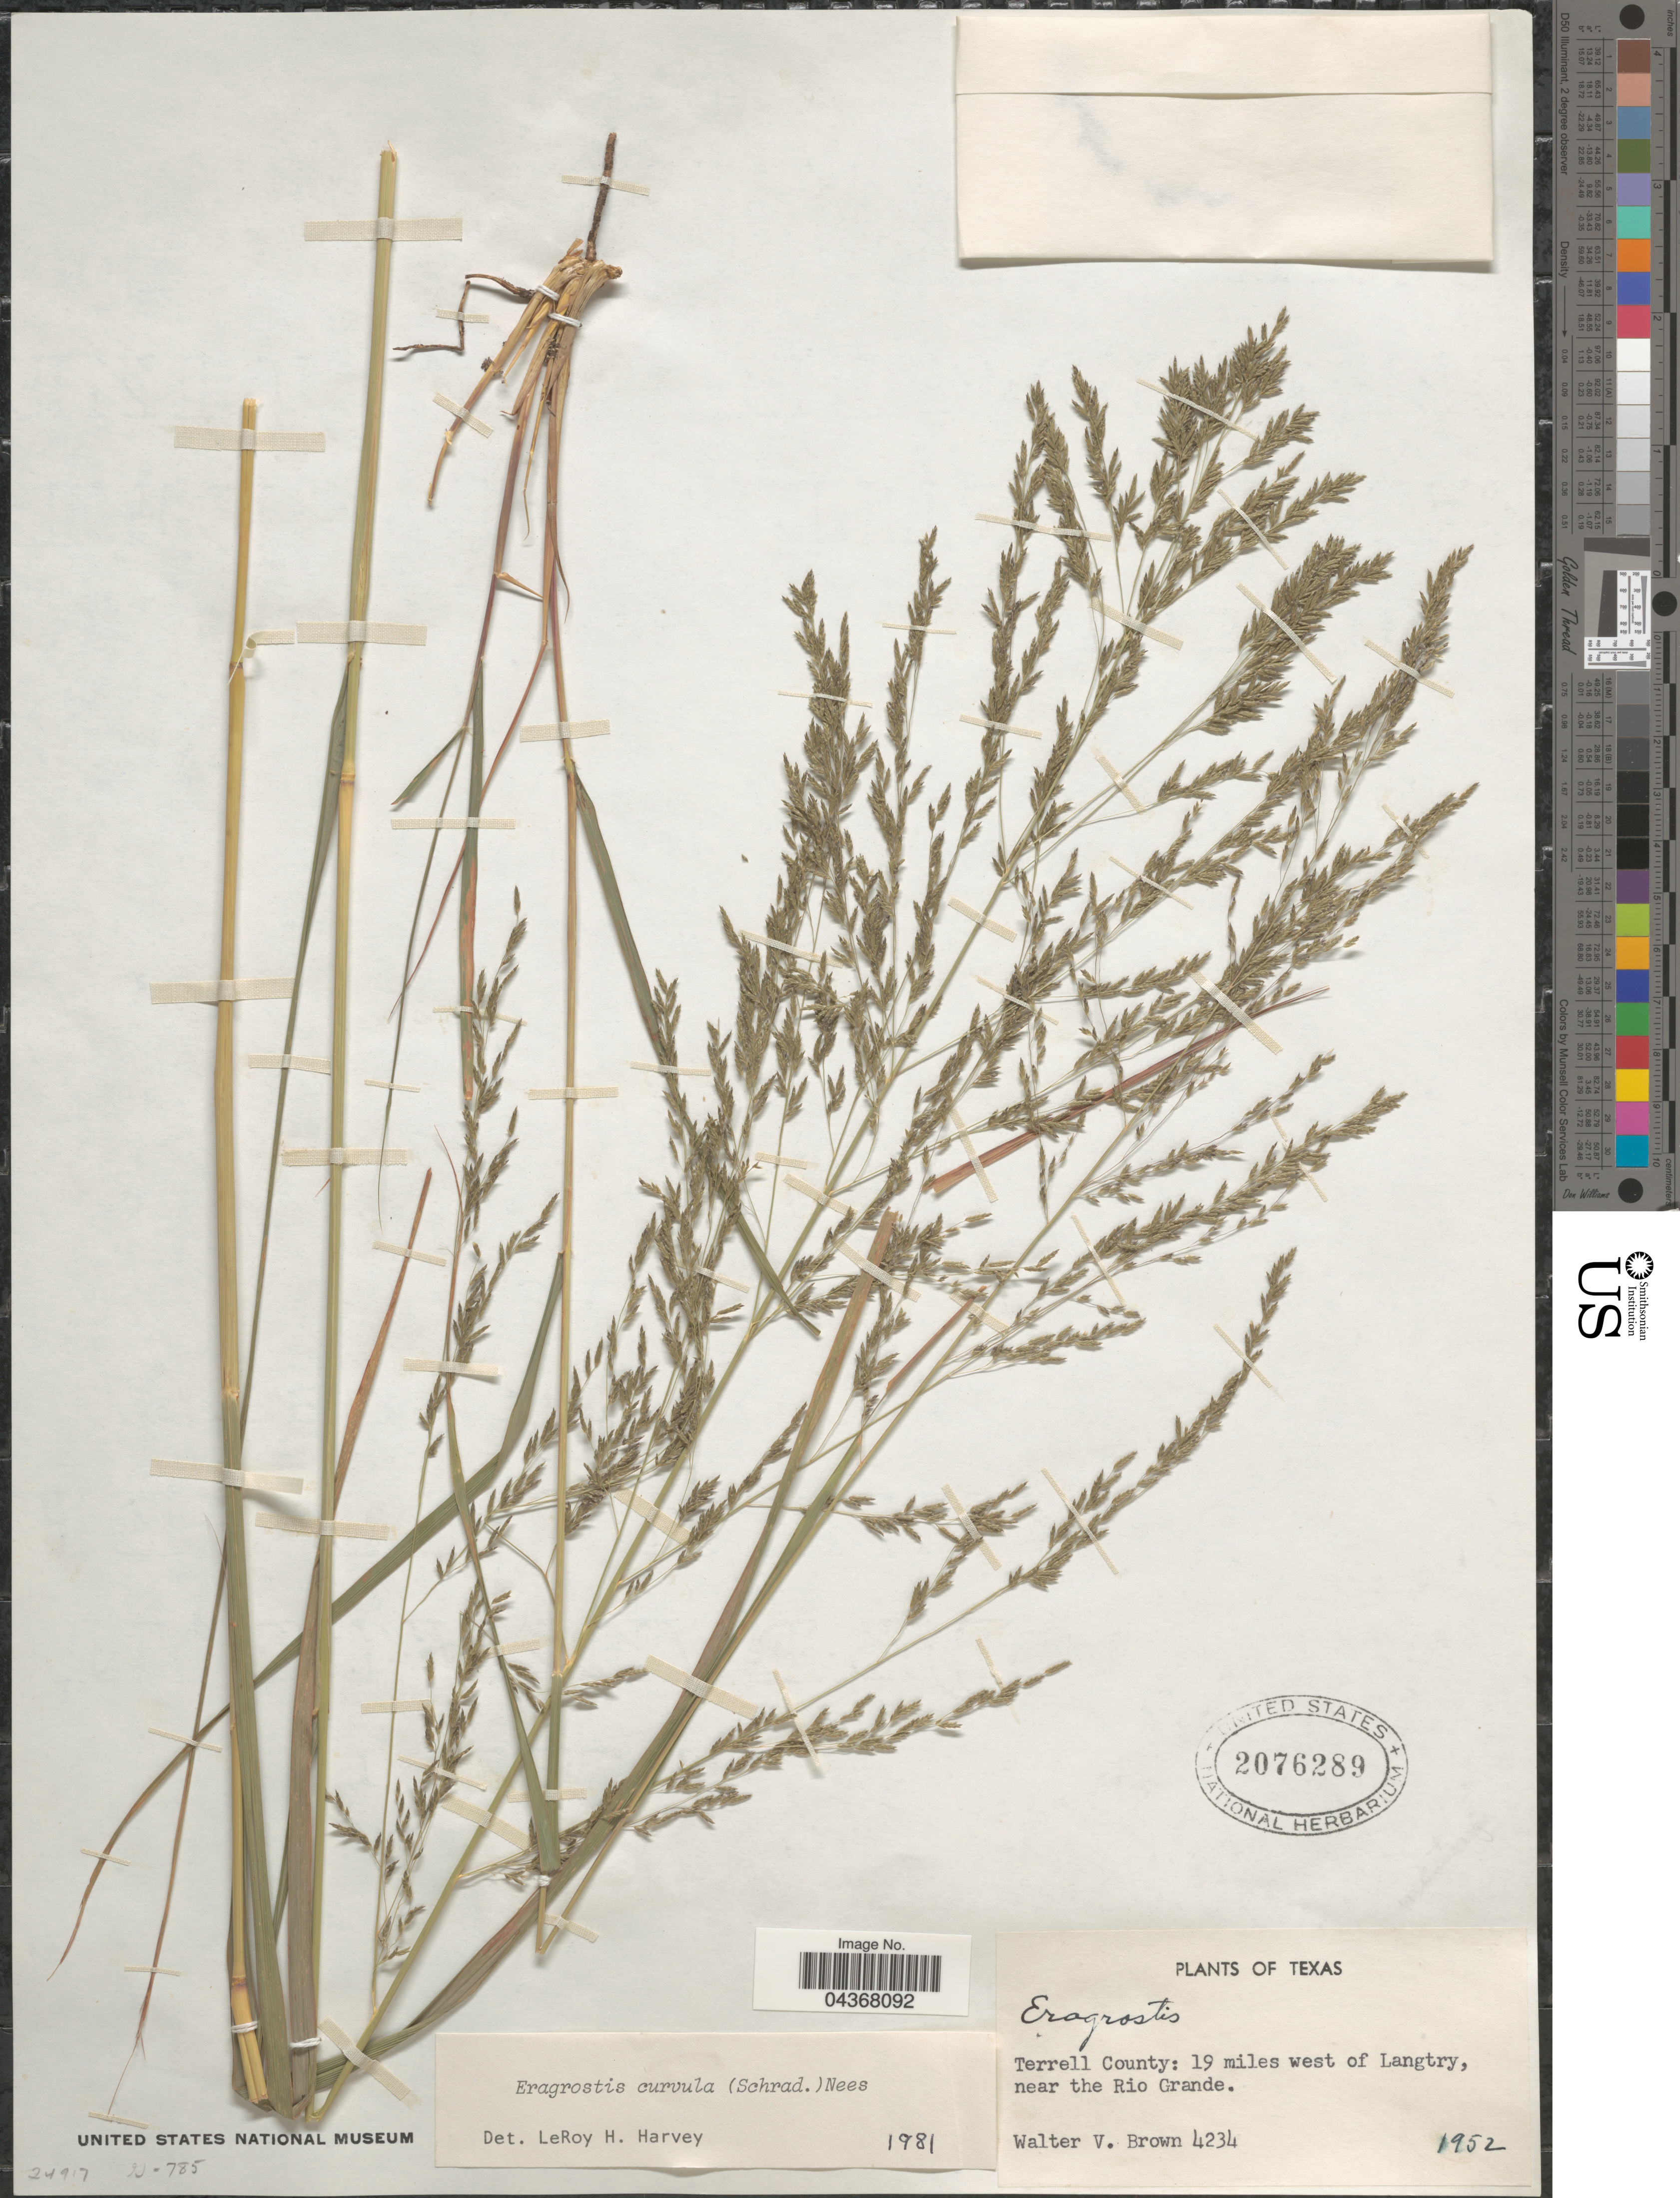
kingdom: Plantae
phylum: Tracheophyta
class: Liliopsida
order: Poales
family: Poaceae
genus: Eragrostis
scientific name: Eragrostis curvula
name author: (Schrad.) Nees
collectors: W. Brown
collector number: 4234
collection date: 1952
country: United States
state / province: Texas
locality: Terrell County: 19 miles west of Langtry, near the Rio Grande.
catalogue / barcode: US 2076289